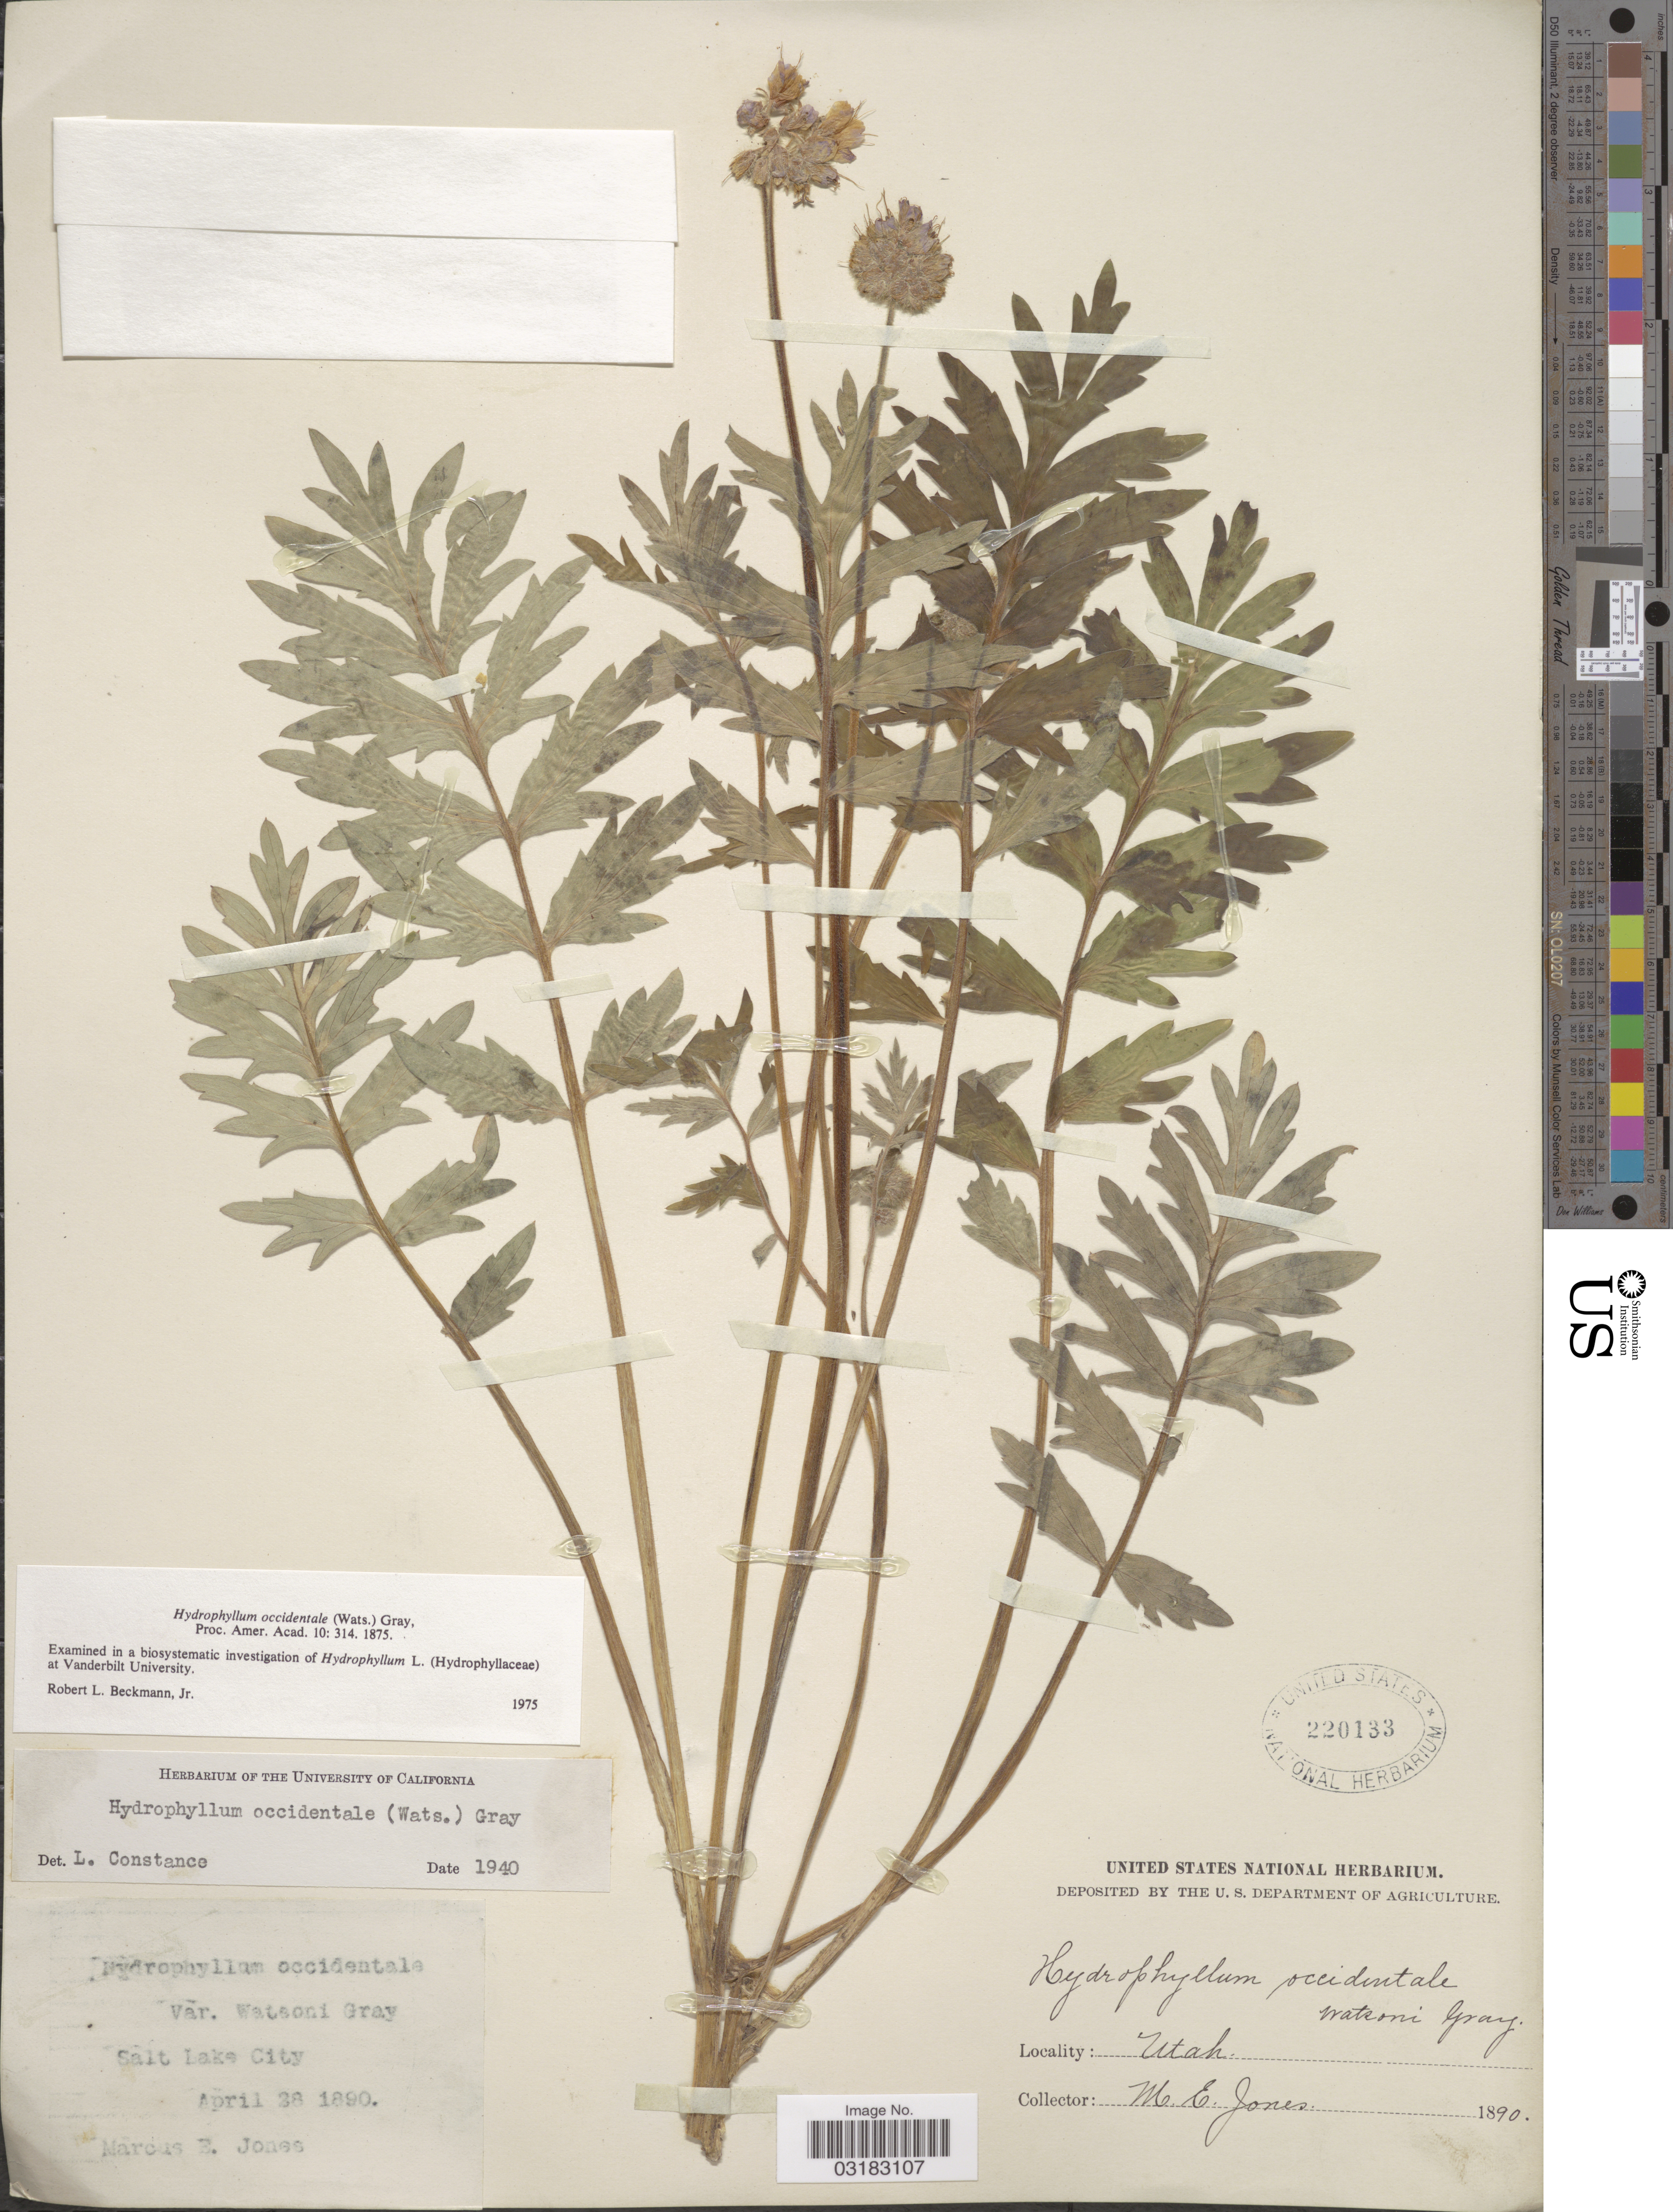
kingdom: Plantae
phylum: Tracheophyta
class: Magnoliopsida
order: Boraginales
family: Hydrophyllaceae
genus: Hydrophyllum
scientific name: Hydrophyllum occidentale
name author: (S. Watson) A. Gray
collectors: M. E. Jones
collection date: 1890-04-28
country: United States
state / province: Utah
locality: Salt Lake City.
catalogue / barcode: US 220133